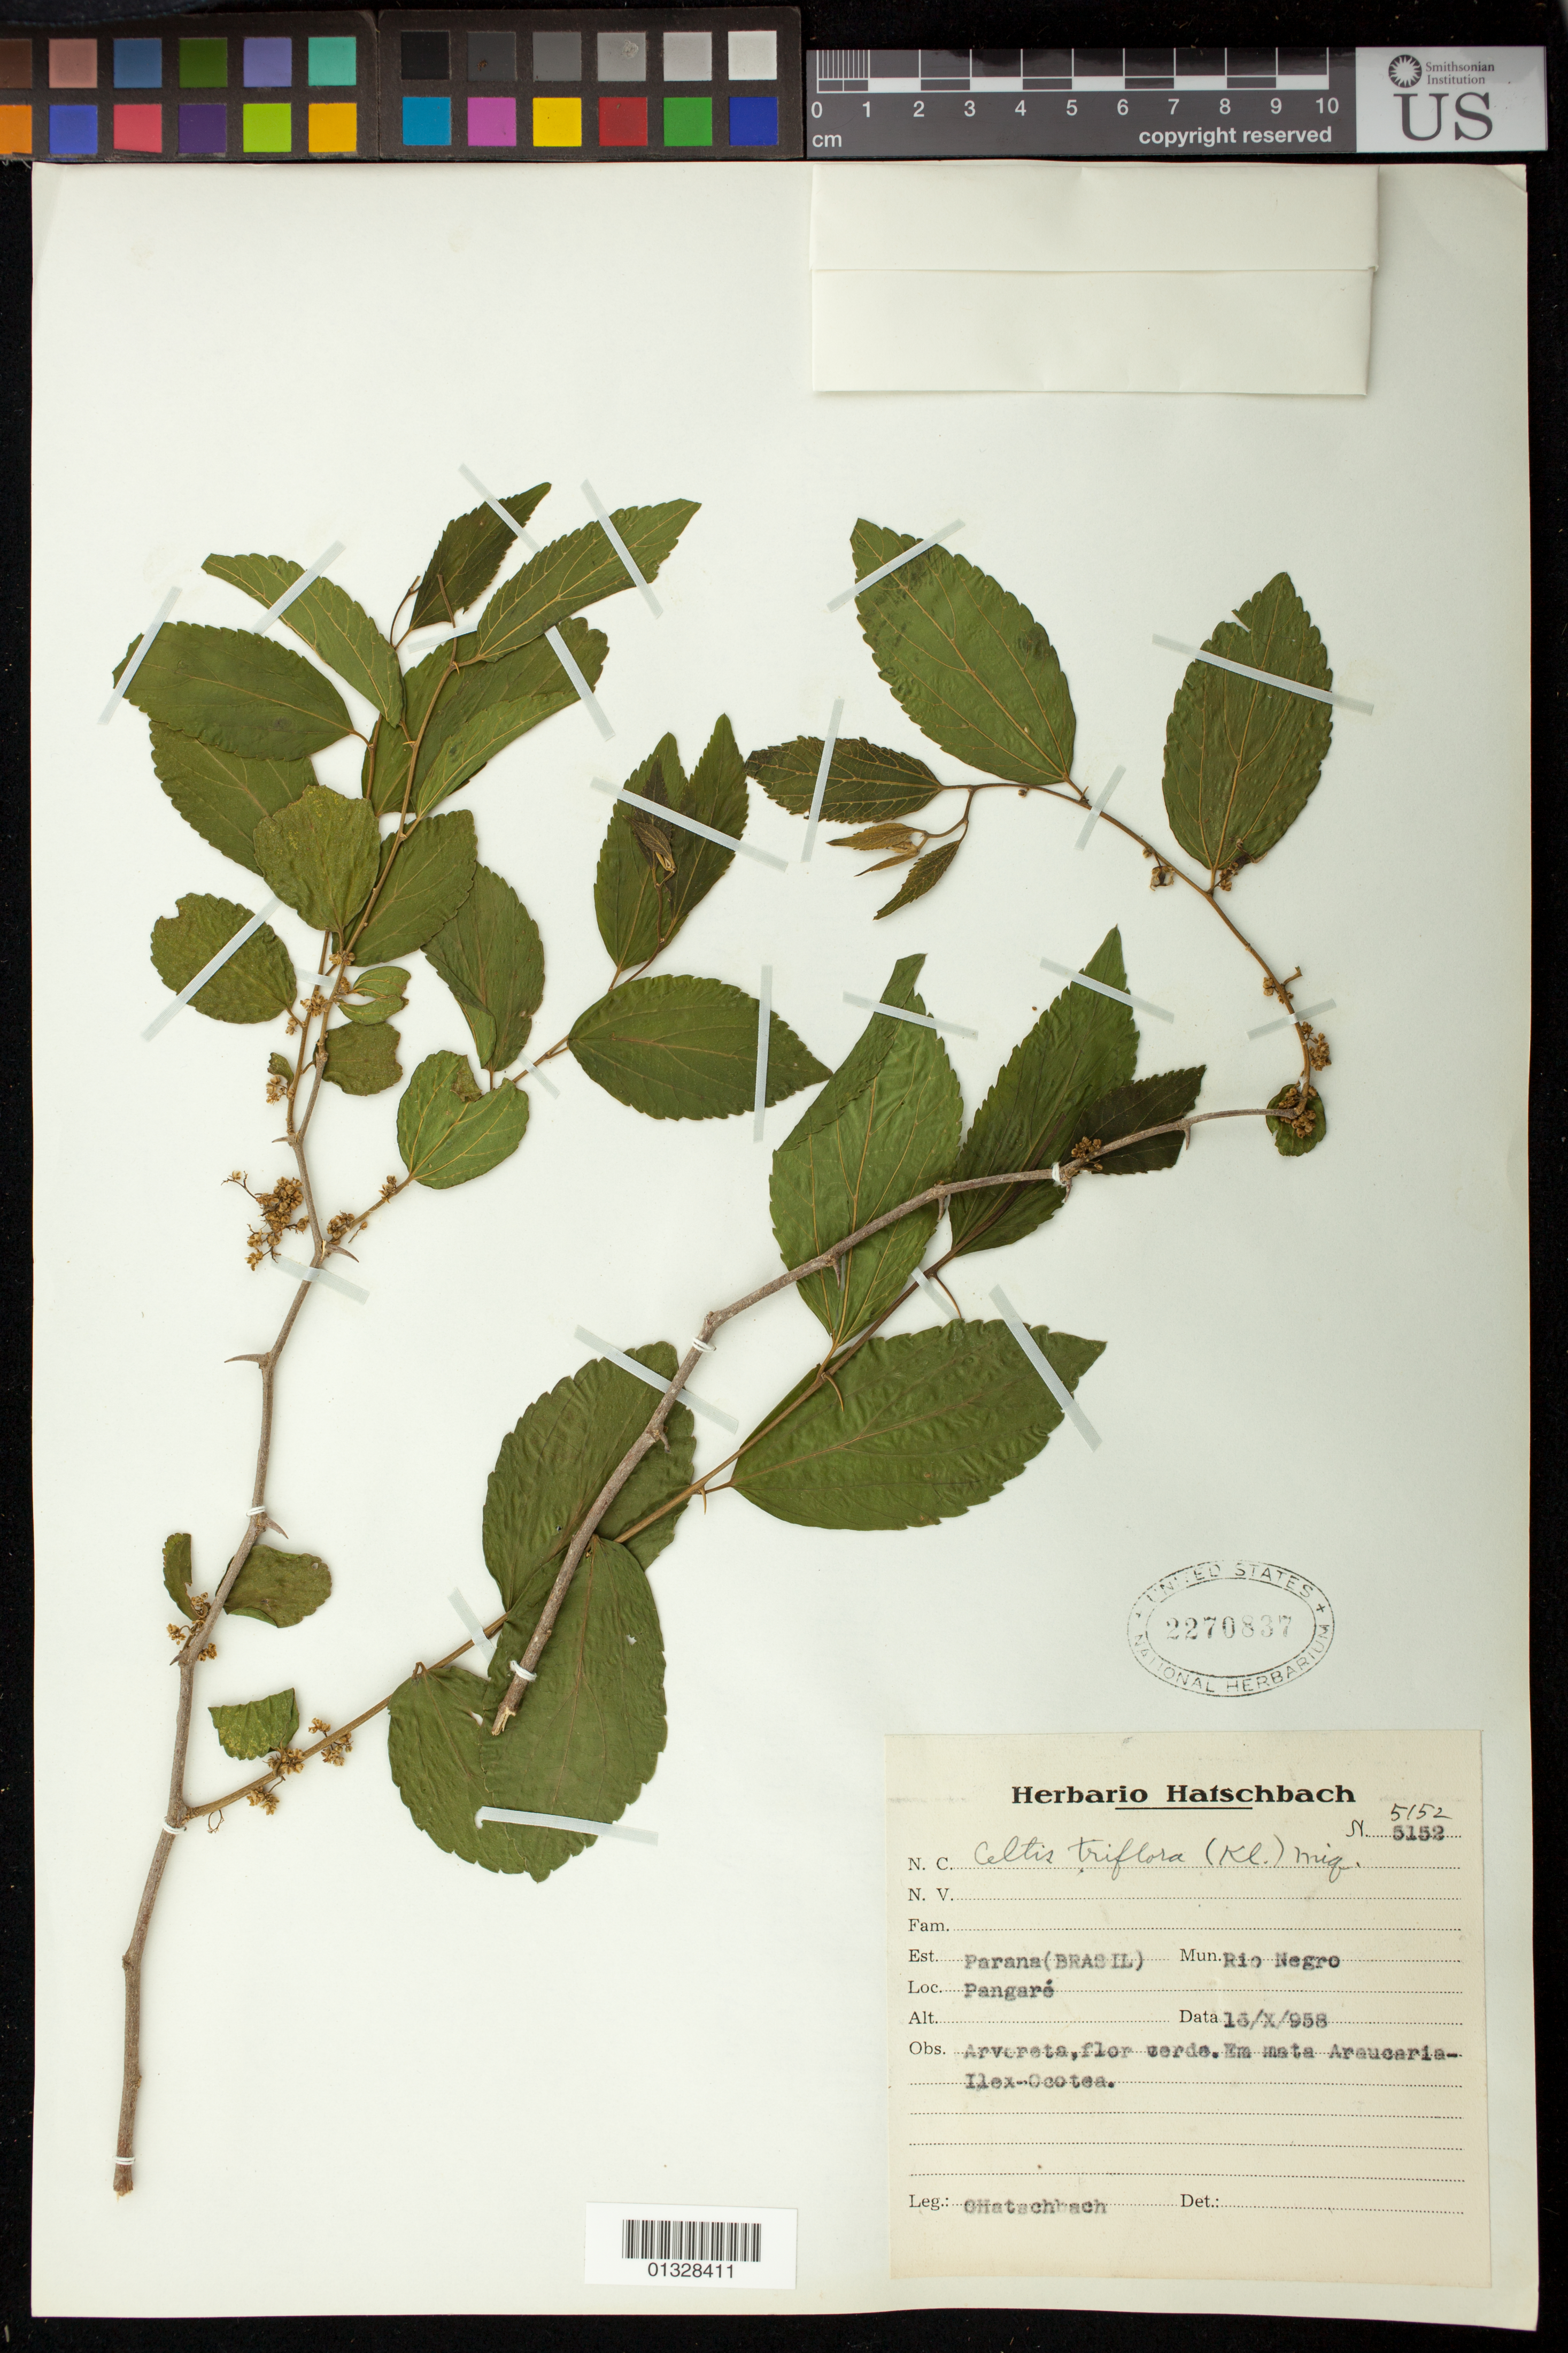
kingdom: Plantae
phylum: Tracheophyta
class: Magnoliopsida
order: Rosales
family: Cannabaceae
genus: Celtis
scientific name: Celtis triflora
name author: (Klotzsch) Ruiz ex Miq.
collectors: G. Hatschbach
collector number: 5152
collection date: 1958-10-15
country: Brazil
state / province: Paraná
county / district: Rio Negro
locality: Pangaré.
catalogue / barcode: US 2270837